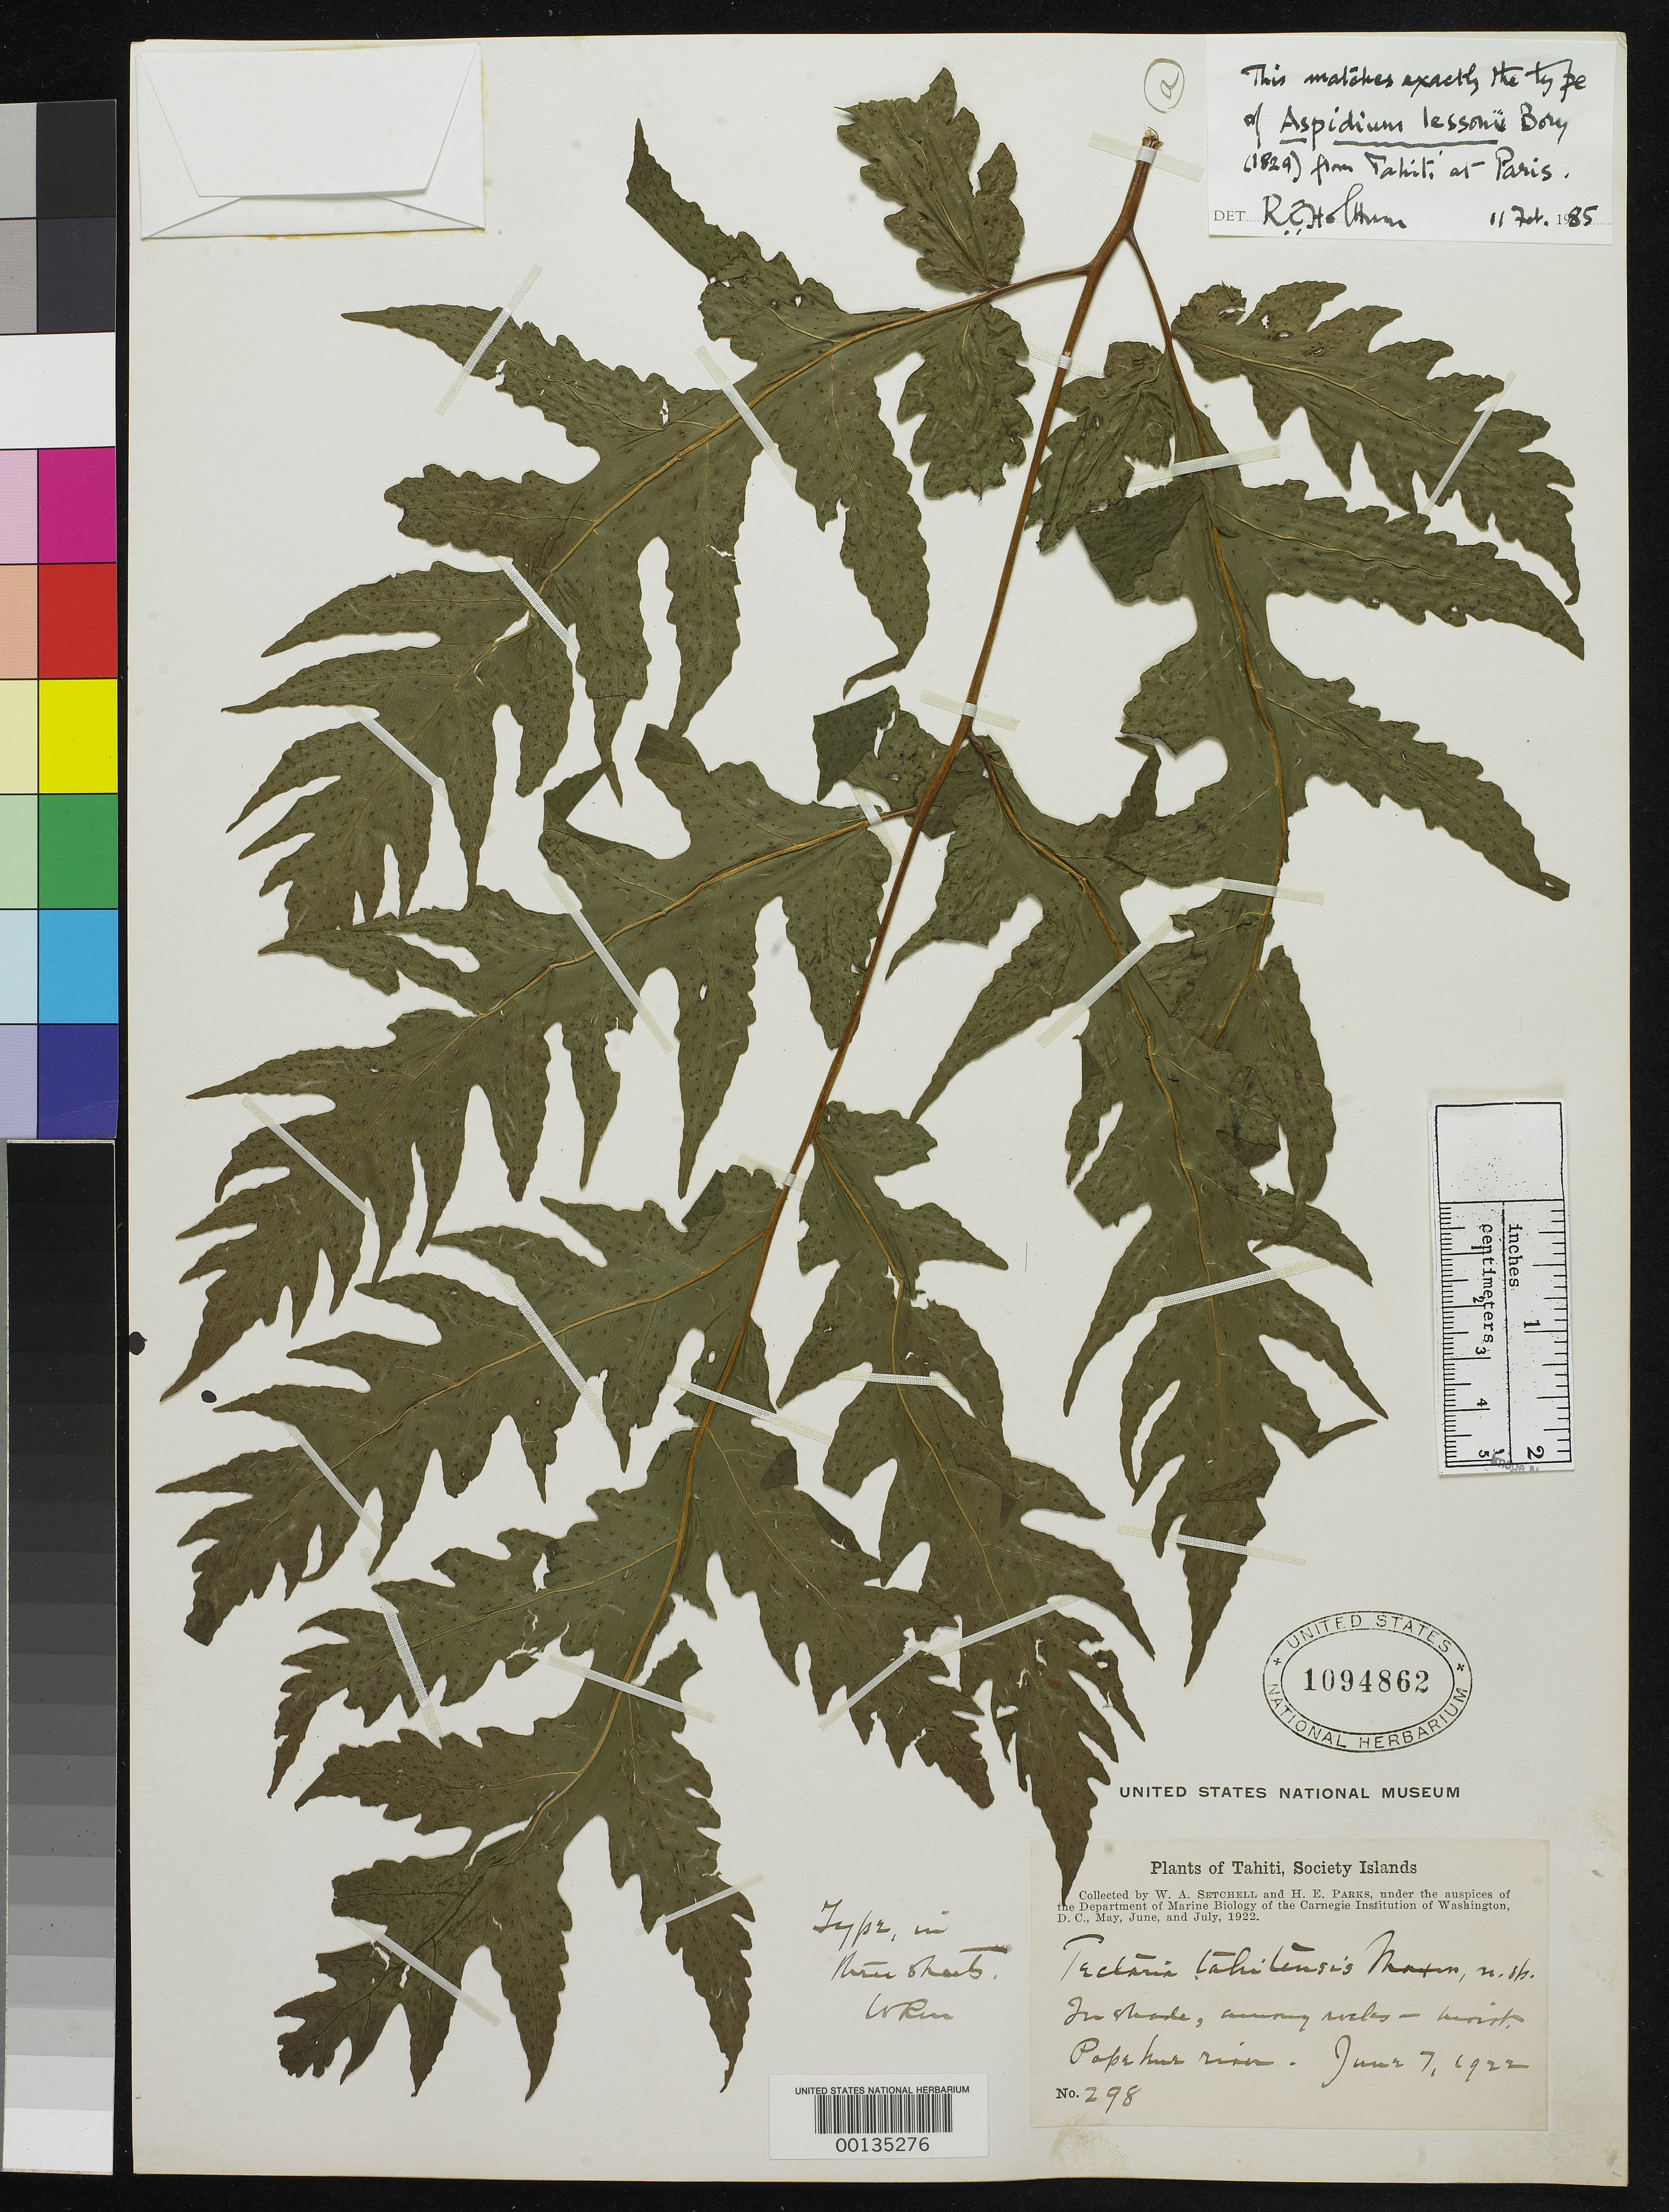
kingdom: Plantae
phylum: Tracheophyta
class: Polypodiopsida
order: Polypodiales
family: Tectariaceae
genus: Tectaria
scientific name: Tectaria tahitensis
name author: Maxon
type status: Holotype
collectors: W. Setchell & H. E. Parks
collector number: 298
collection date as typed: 07 Jun 1922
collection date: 1922-06-07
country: French Polynesia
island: Tahiti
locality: Papehue River. Iles du Vent [Society Is.]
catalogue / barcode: US 1094862